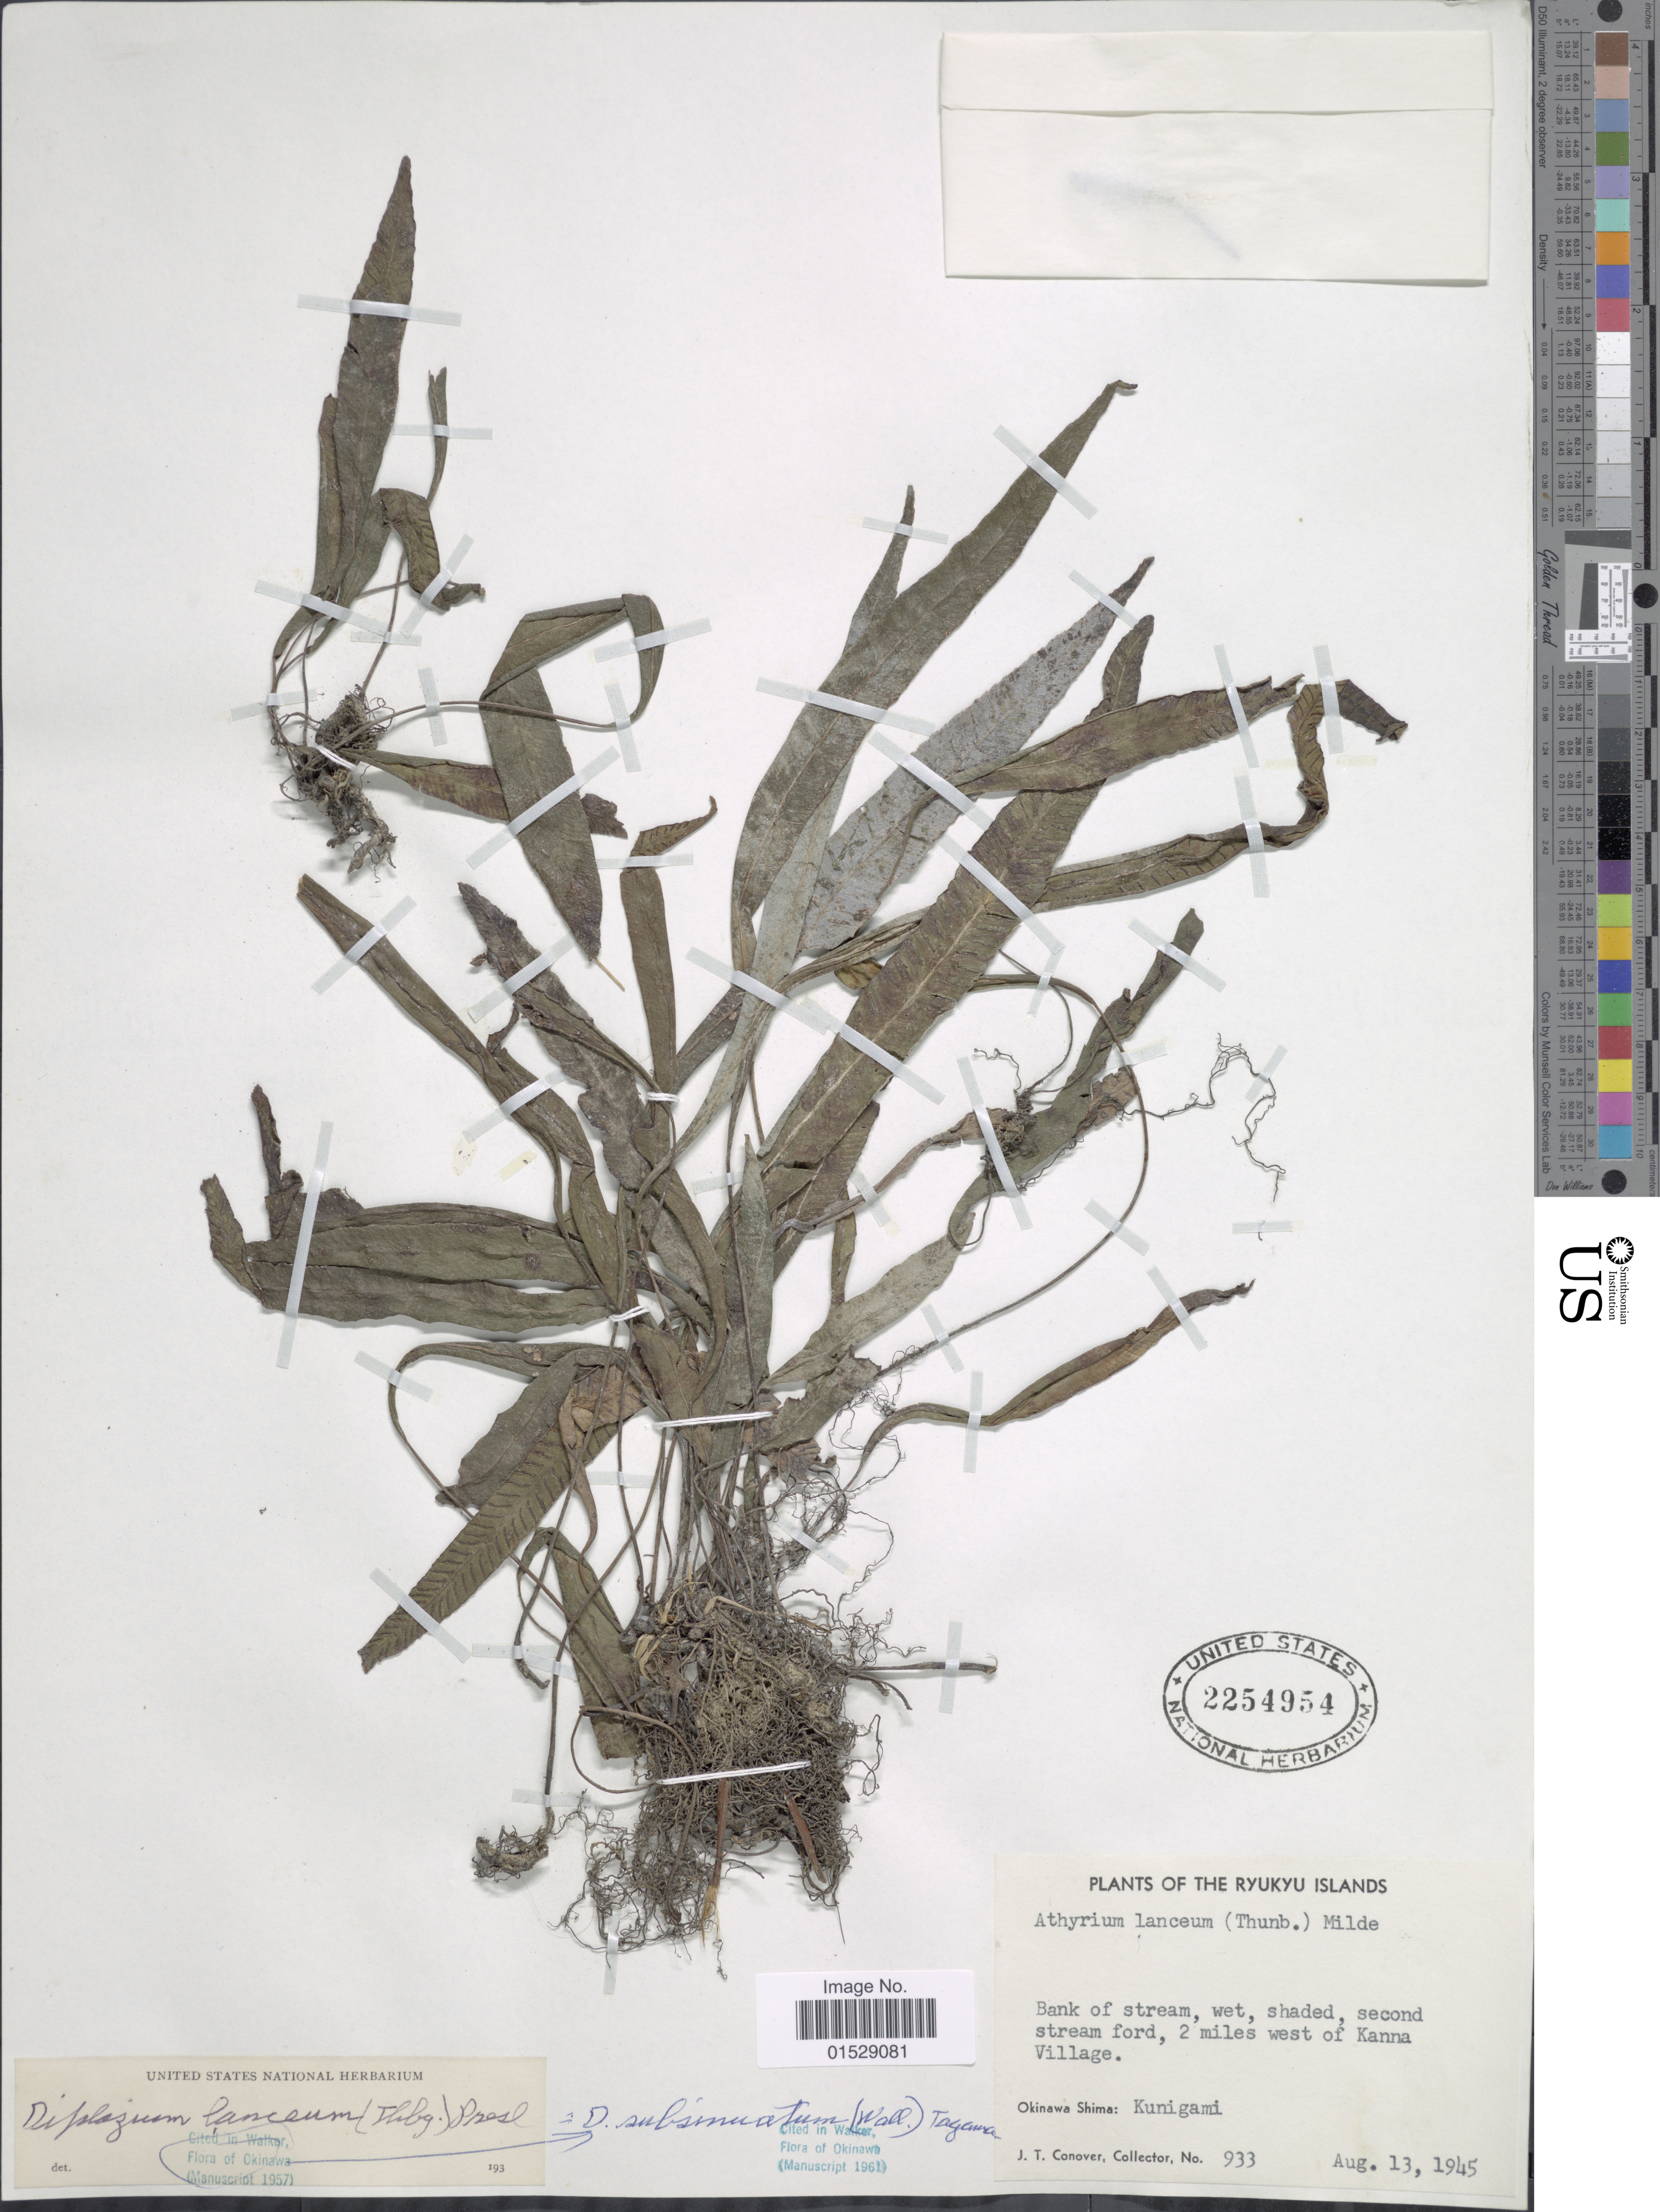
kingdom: Plantae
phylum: Tracheophyta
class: Polypodiopsida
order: Polypodiales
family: Athyriaceae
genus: Deparia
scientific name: Deparia lancea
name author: (Thunb.) Fraser-Jenk.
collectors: J. T. Conover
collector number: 933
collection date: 1945-08-13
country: Japan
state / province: Okinawa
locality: Ryukyu Islands, 2 miles west of Kanna Village, Okinawa Shima: Kunigami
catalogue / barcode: US 2254954